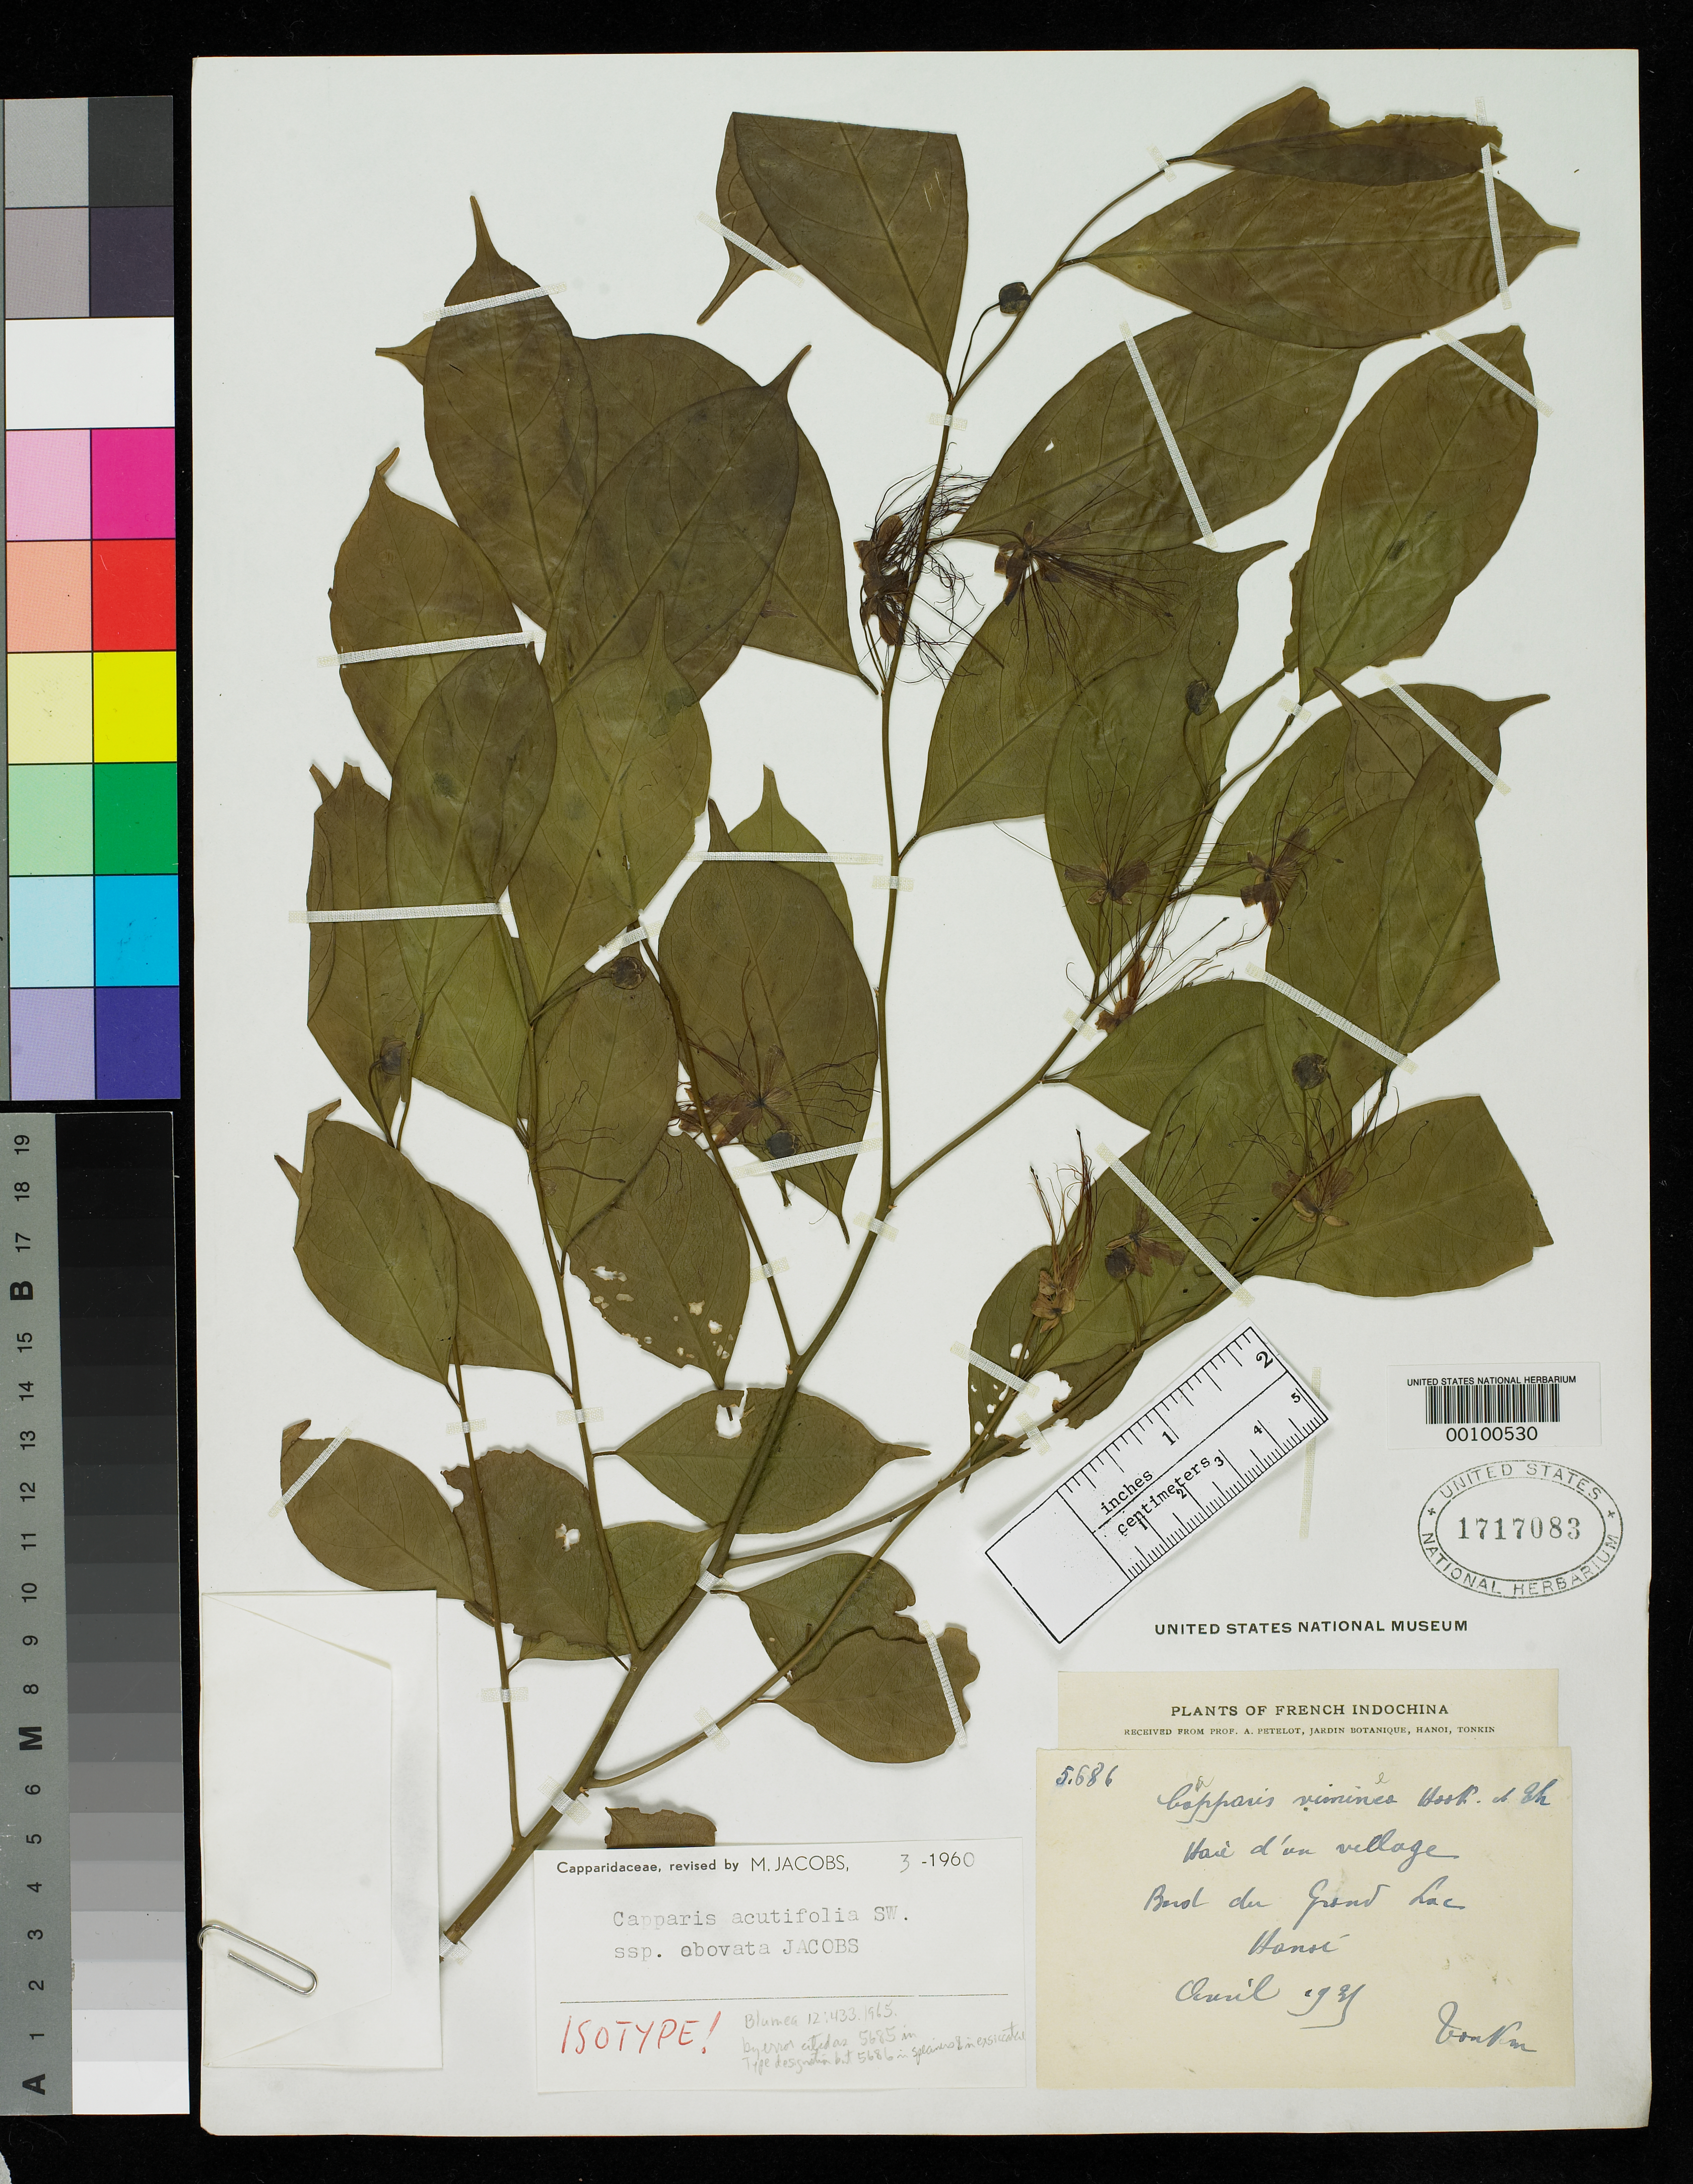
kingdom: Plantae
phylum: Tracheophyta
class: Magnoliopsida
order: Brassicales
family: Capparaceae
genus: Capparis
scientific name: Capparis acutifolia subsp. obovata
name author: Jacobs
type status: Isotype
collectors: P. A. Pételot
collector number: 5686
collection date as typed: Apr 1935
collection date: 1935-04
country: Vietnam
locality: Tonkin, Hanoi.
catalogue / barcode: US 1717083